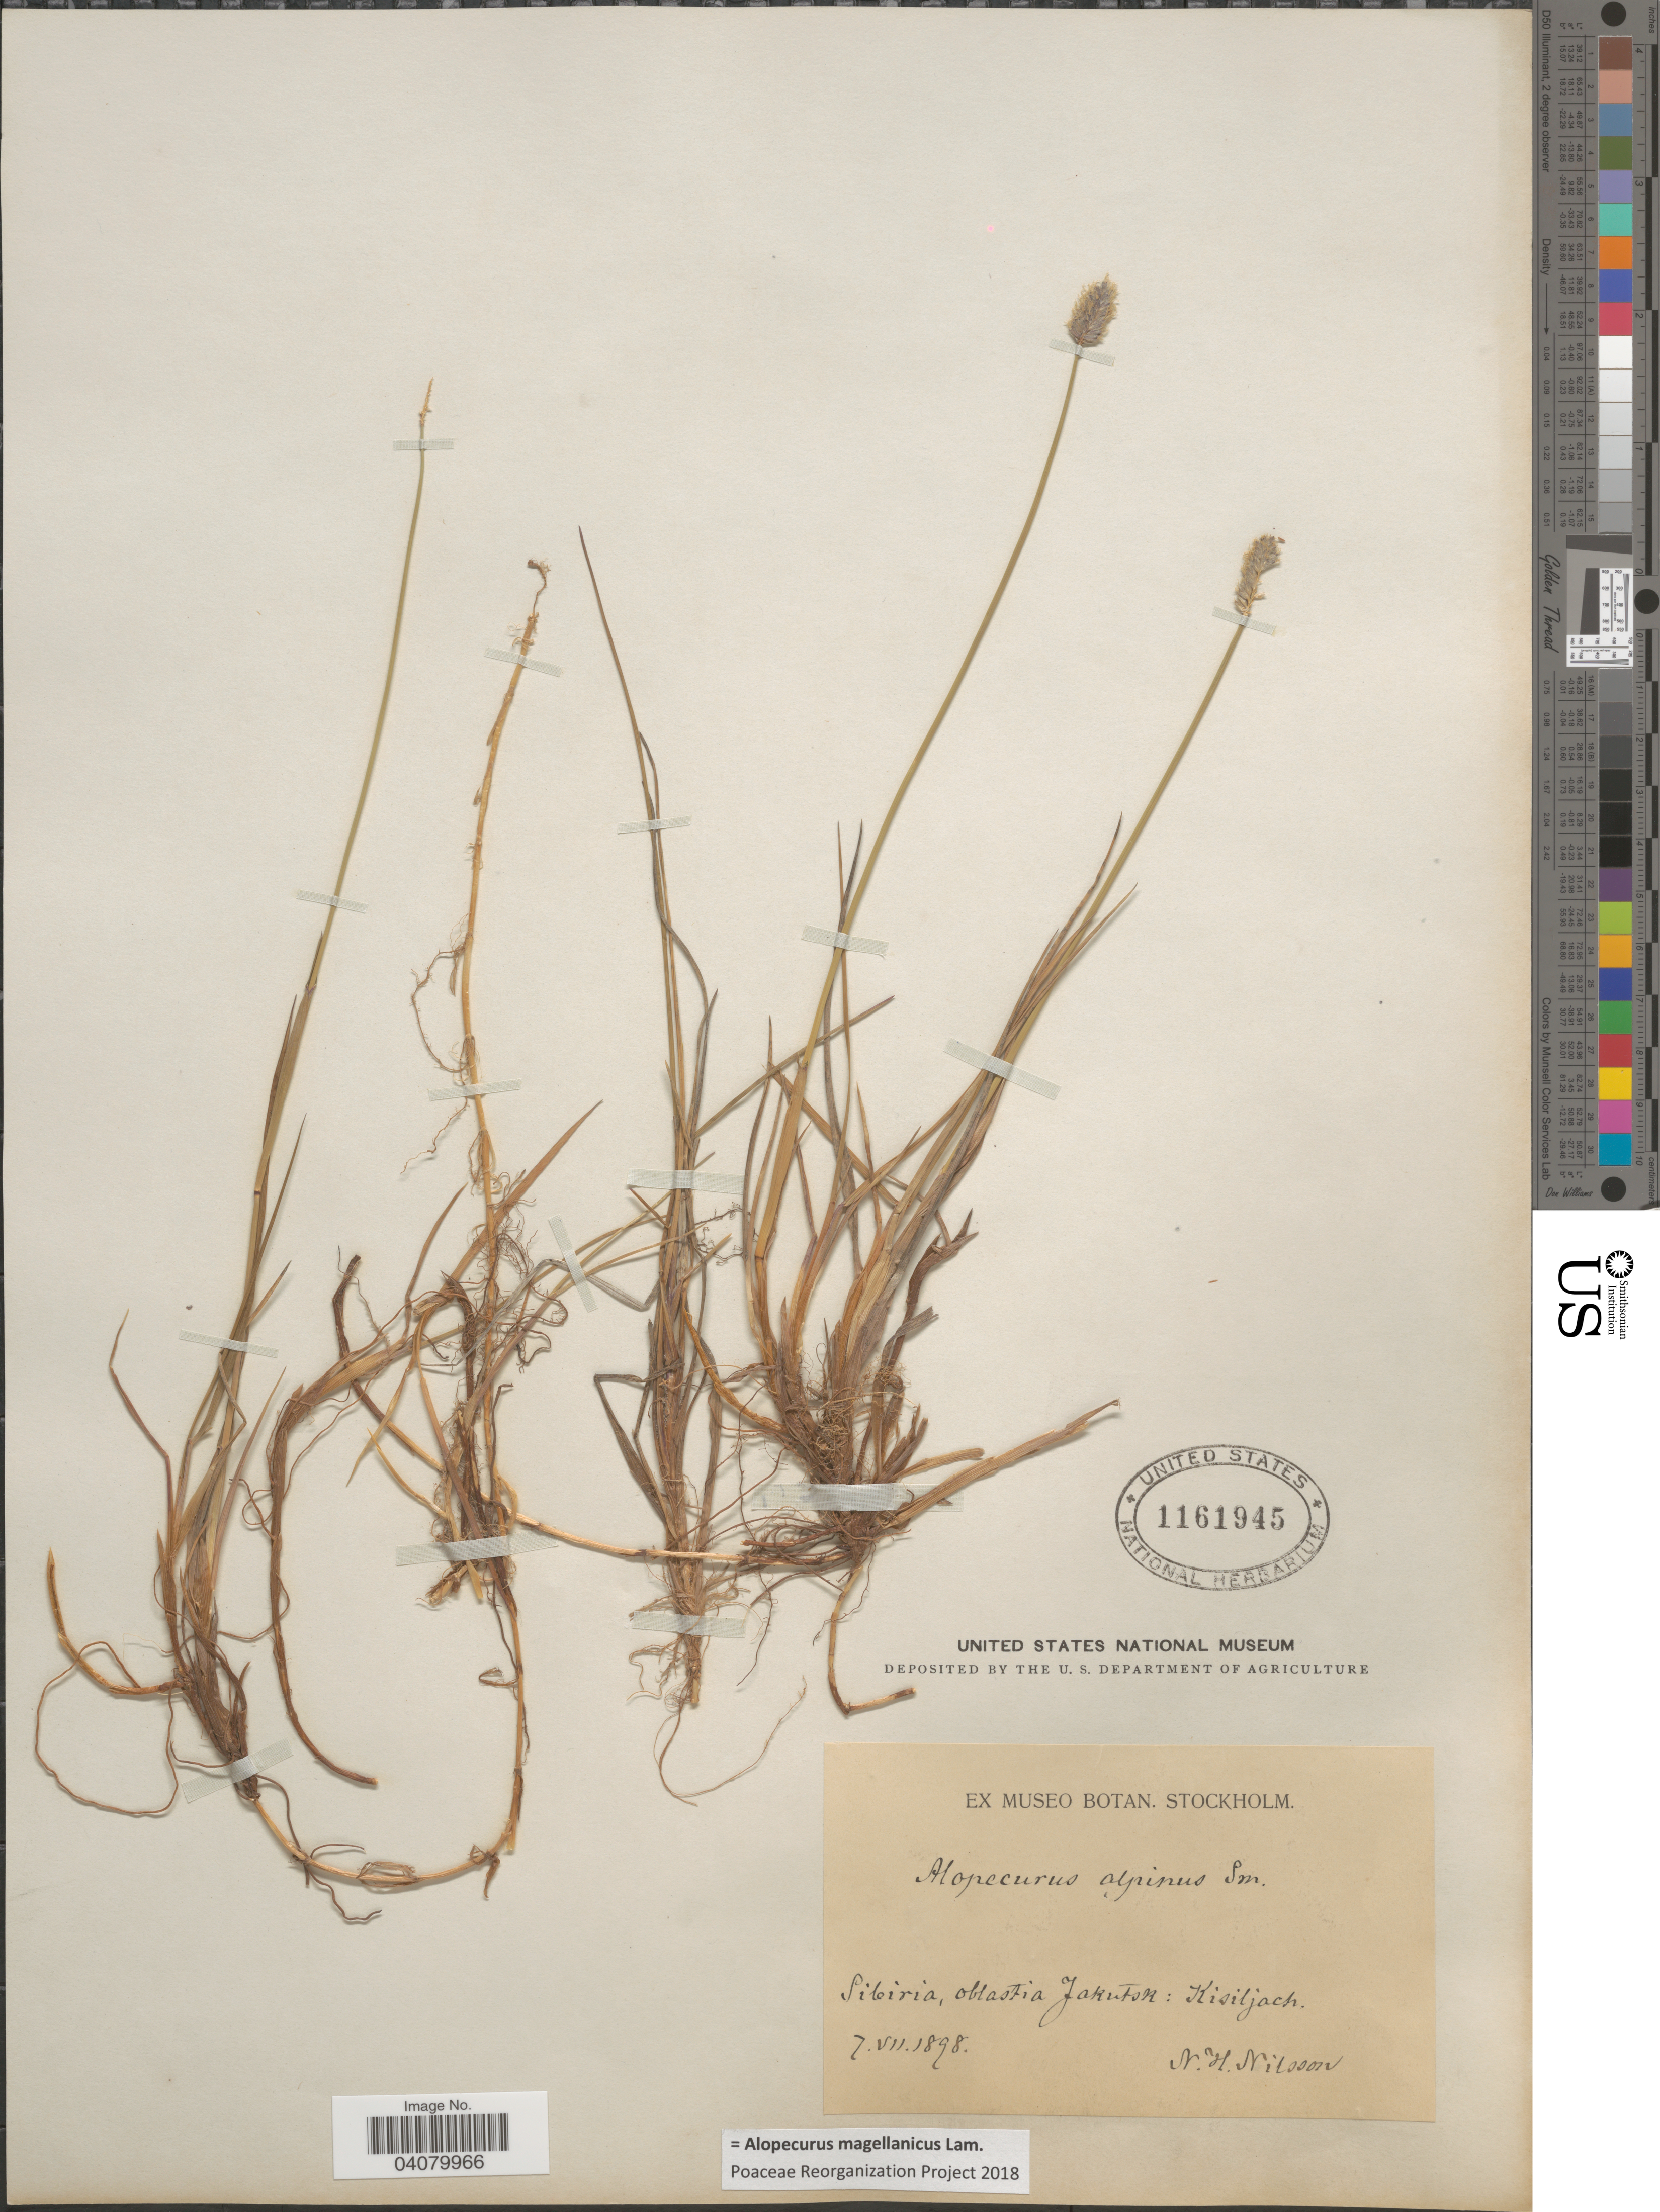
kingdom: Plantae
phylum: Tracheophyta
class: Liliopsida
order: Poales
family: Poaceae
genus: Alopecurus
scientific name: Alopecurus magellanicus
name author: Lam.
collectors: N. H. Nilsson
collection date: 1898-07-07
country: Russian Federation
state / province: Sakha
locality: Sibiria, oblastia Jakutsk: Kisiljach.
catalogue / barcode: US 1161945